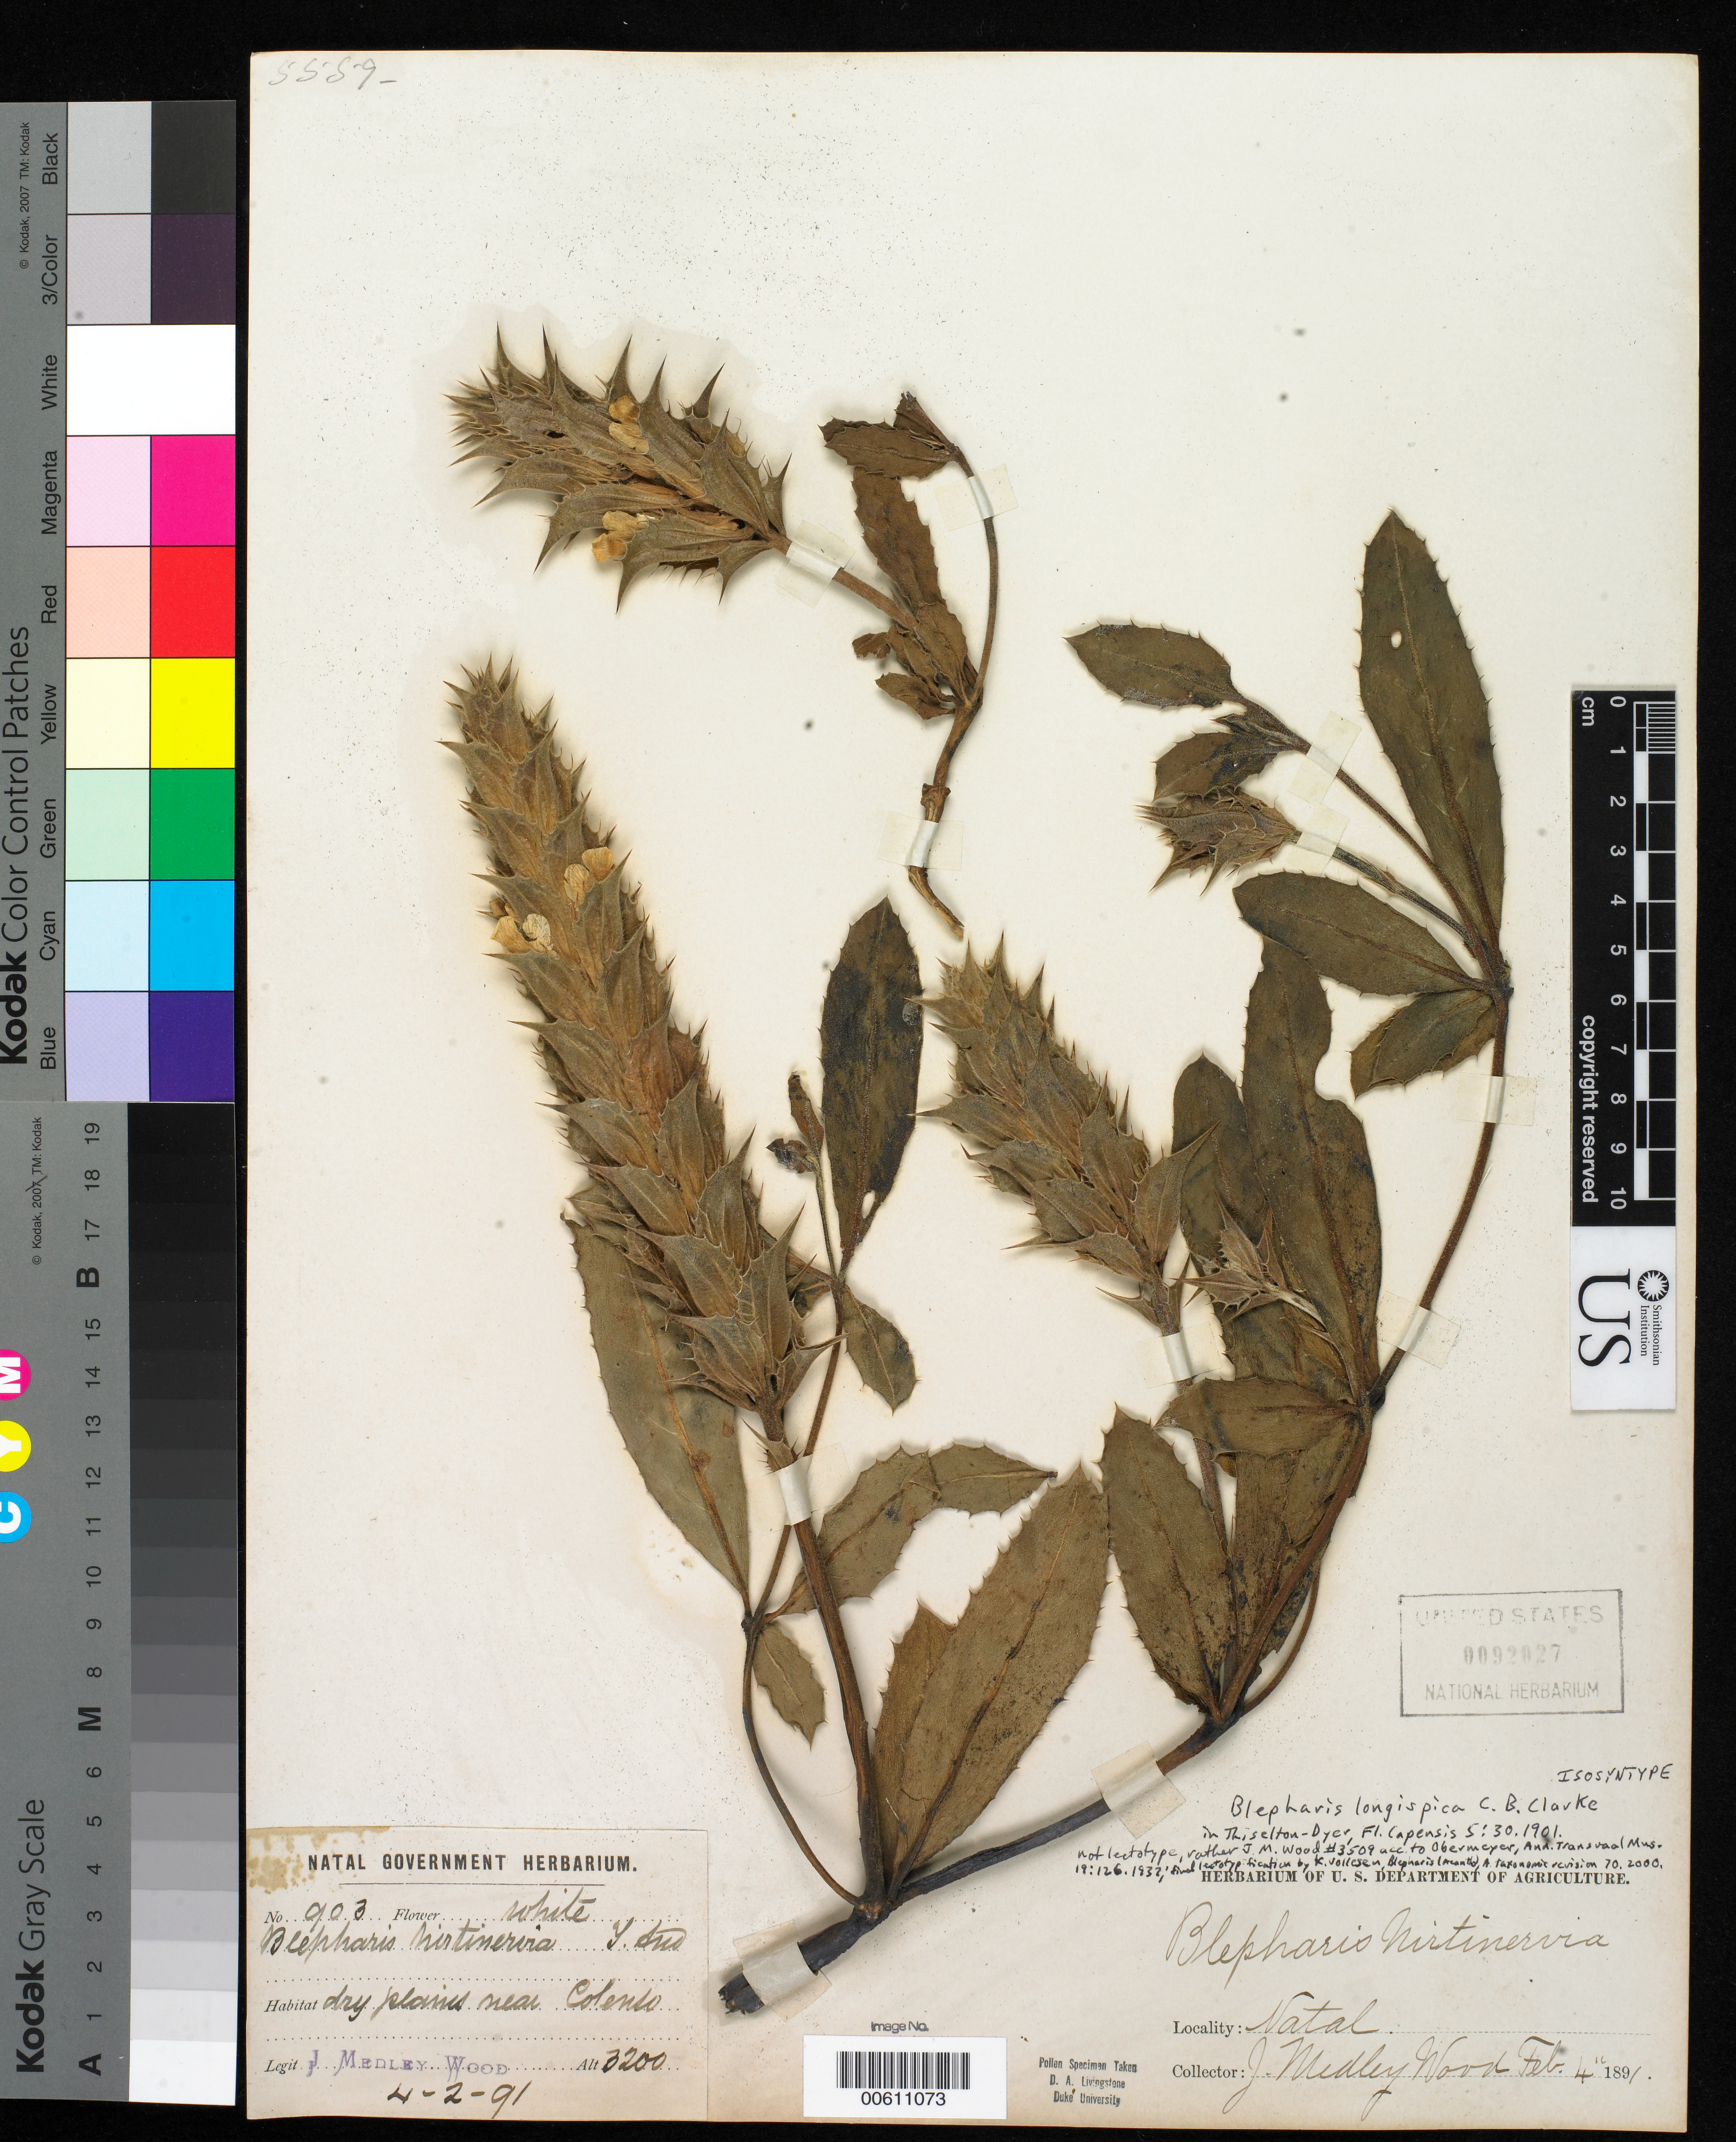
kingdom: Plantae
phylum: Tracheophyta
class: Magnoliopsida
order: Lamiales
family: Acanthaceae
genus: Blepharis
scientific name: Blepharis longispica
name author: C.B. Clarke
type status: Isosyntype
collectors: J. M. Wood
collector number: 903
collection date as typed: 04 Feb 1891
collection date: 1891-02-04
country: South Africa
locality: Natal. Dry plains near Colenso.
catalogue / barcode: US 92027